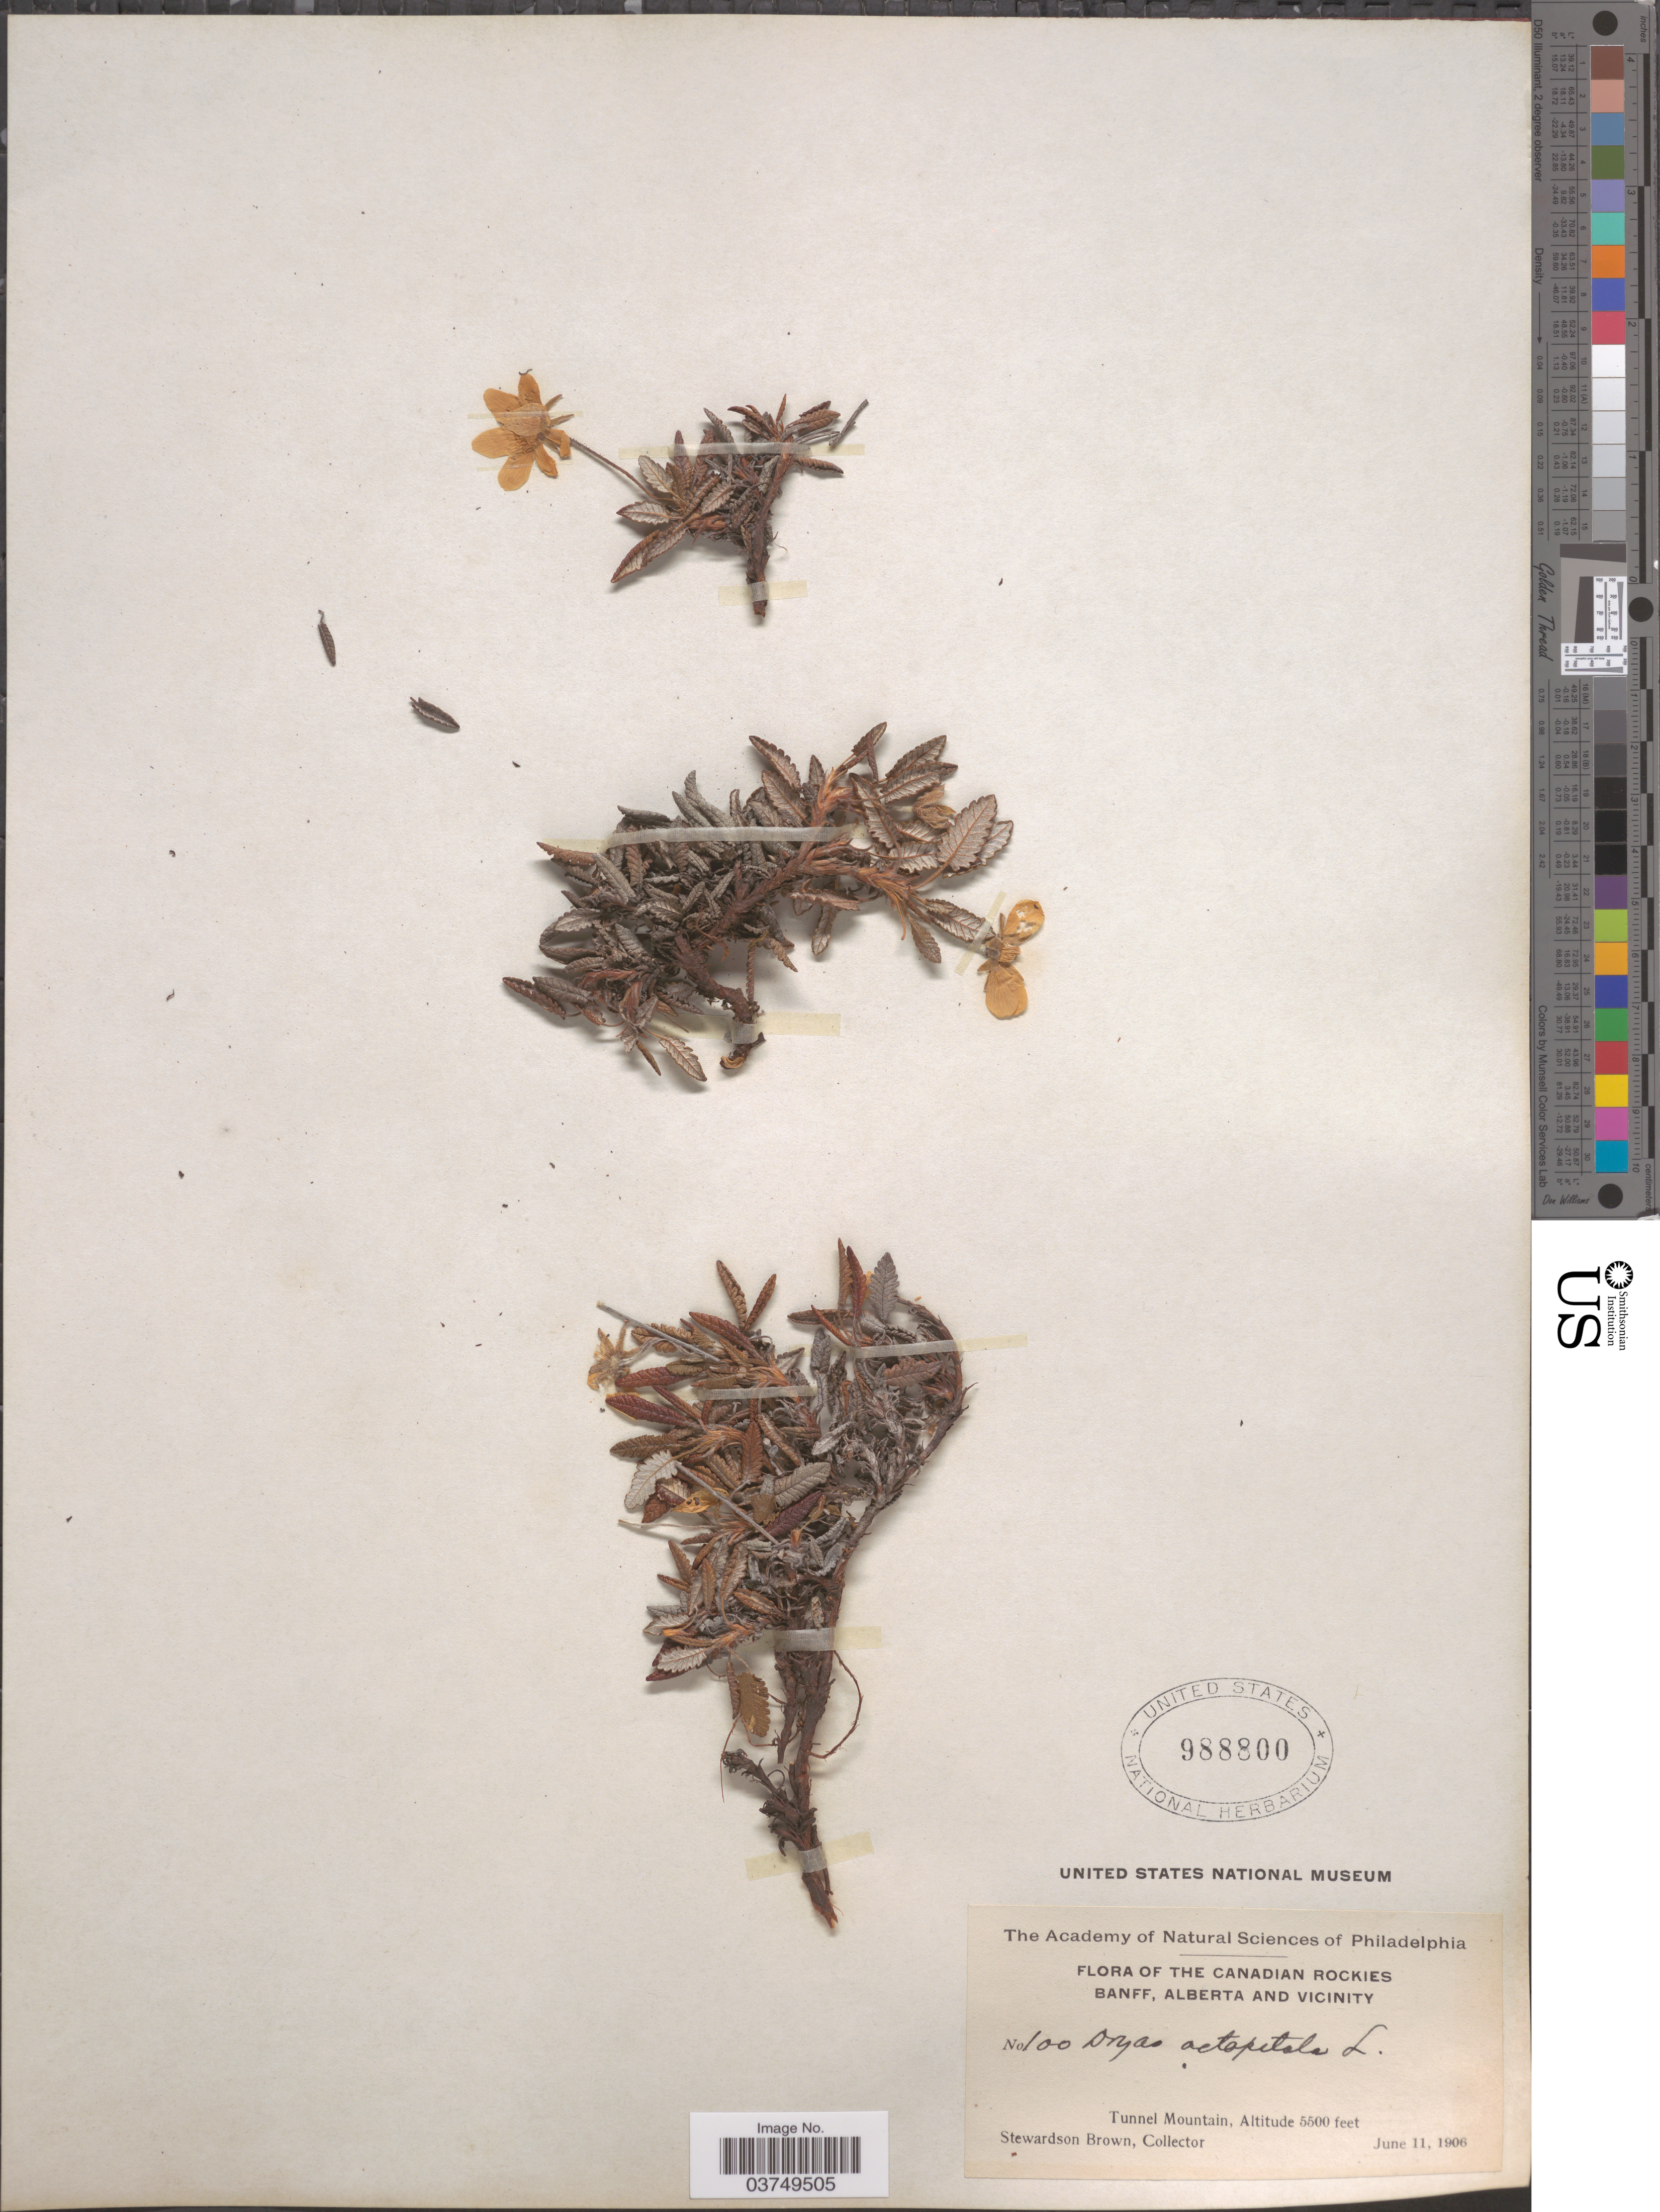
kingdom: Plantae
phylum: Tracheophyta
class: Magnoliopsida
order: Rosales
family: Rosaceae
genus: Dryas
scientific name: Dryas hookeriana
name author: Juz.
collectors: S. Brown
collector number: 100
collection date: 1906-06-11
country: Canada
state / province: Alberta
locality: Canadian Rockies. Banff and Vicinity. Tunnel Mountain.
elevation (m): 1676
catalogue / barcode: US 988800